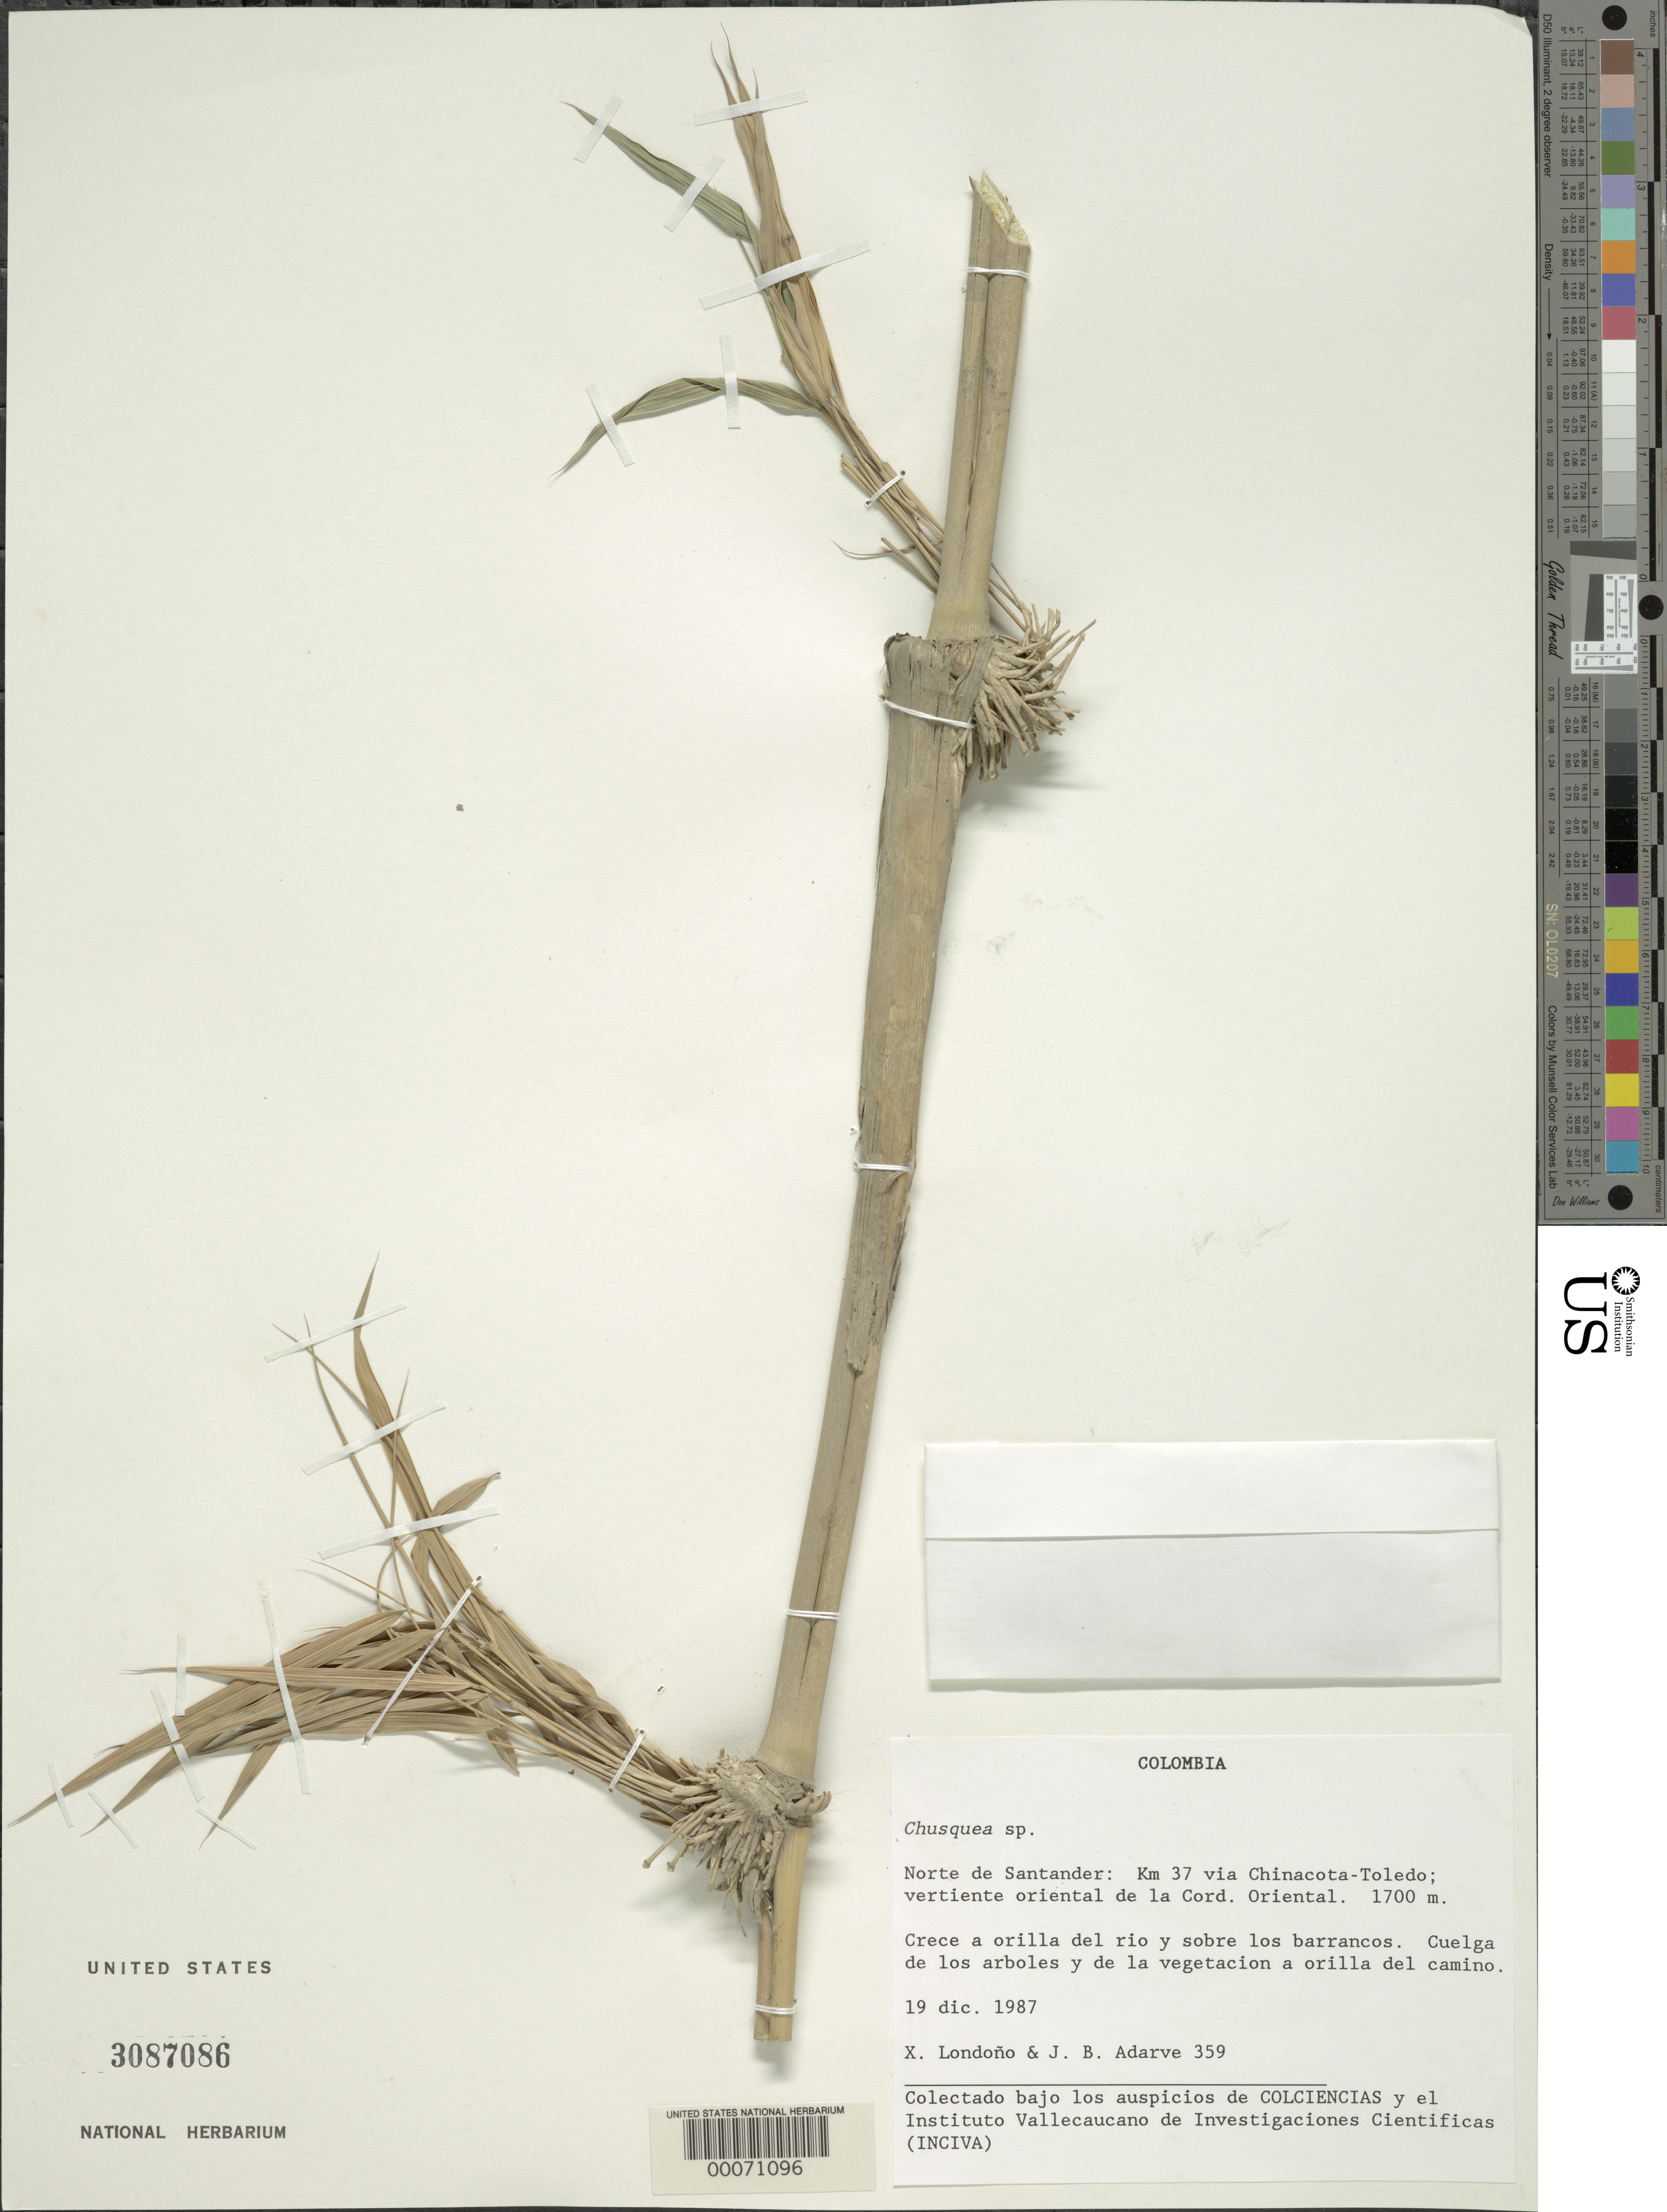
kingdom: Plantae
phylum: Tracheophyta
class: Liliopsida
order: Poales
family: Poaceae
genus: Chusquea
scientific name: Chusquea sp.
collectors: X. Londoño & J. B. Adarve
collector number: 359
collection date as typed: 19 Dec 1987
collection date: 1987-12-19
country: Colombia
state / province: Norte de Santander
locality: Km 37 via China Cota-Toledo, E slope of La Cord. Oriental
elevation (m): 1700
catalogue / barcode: US 3087086